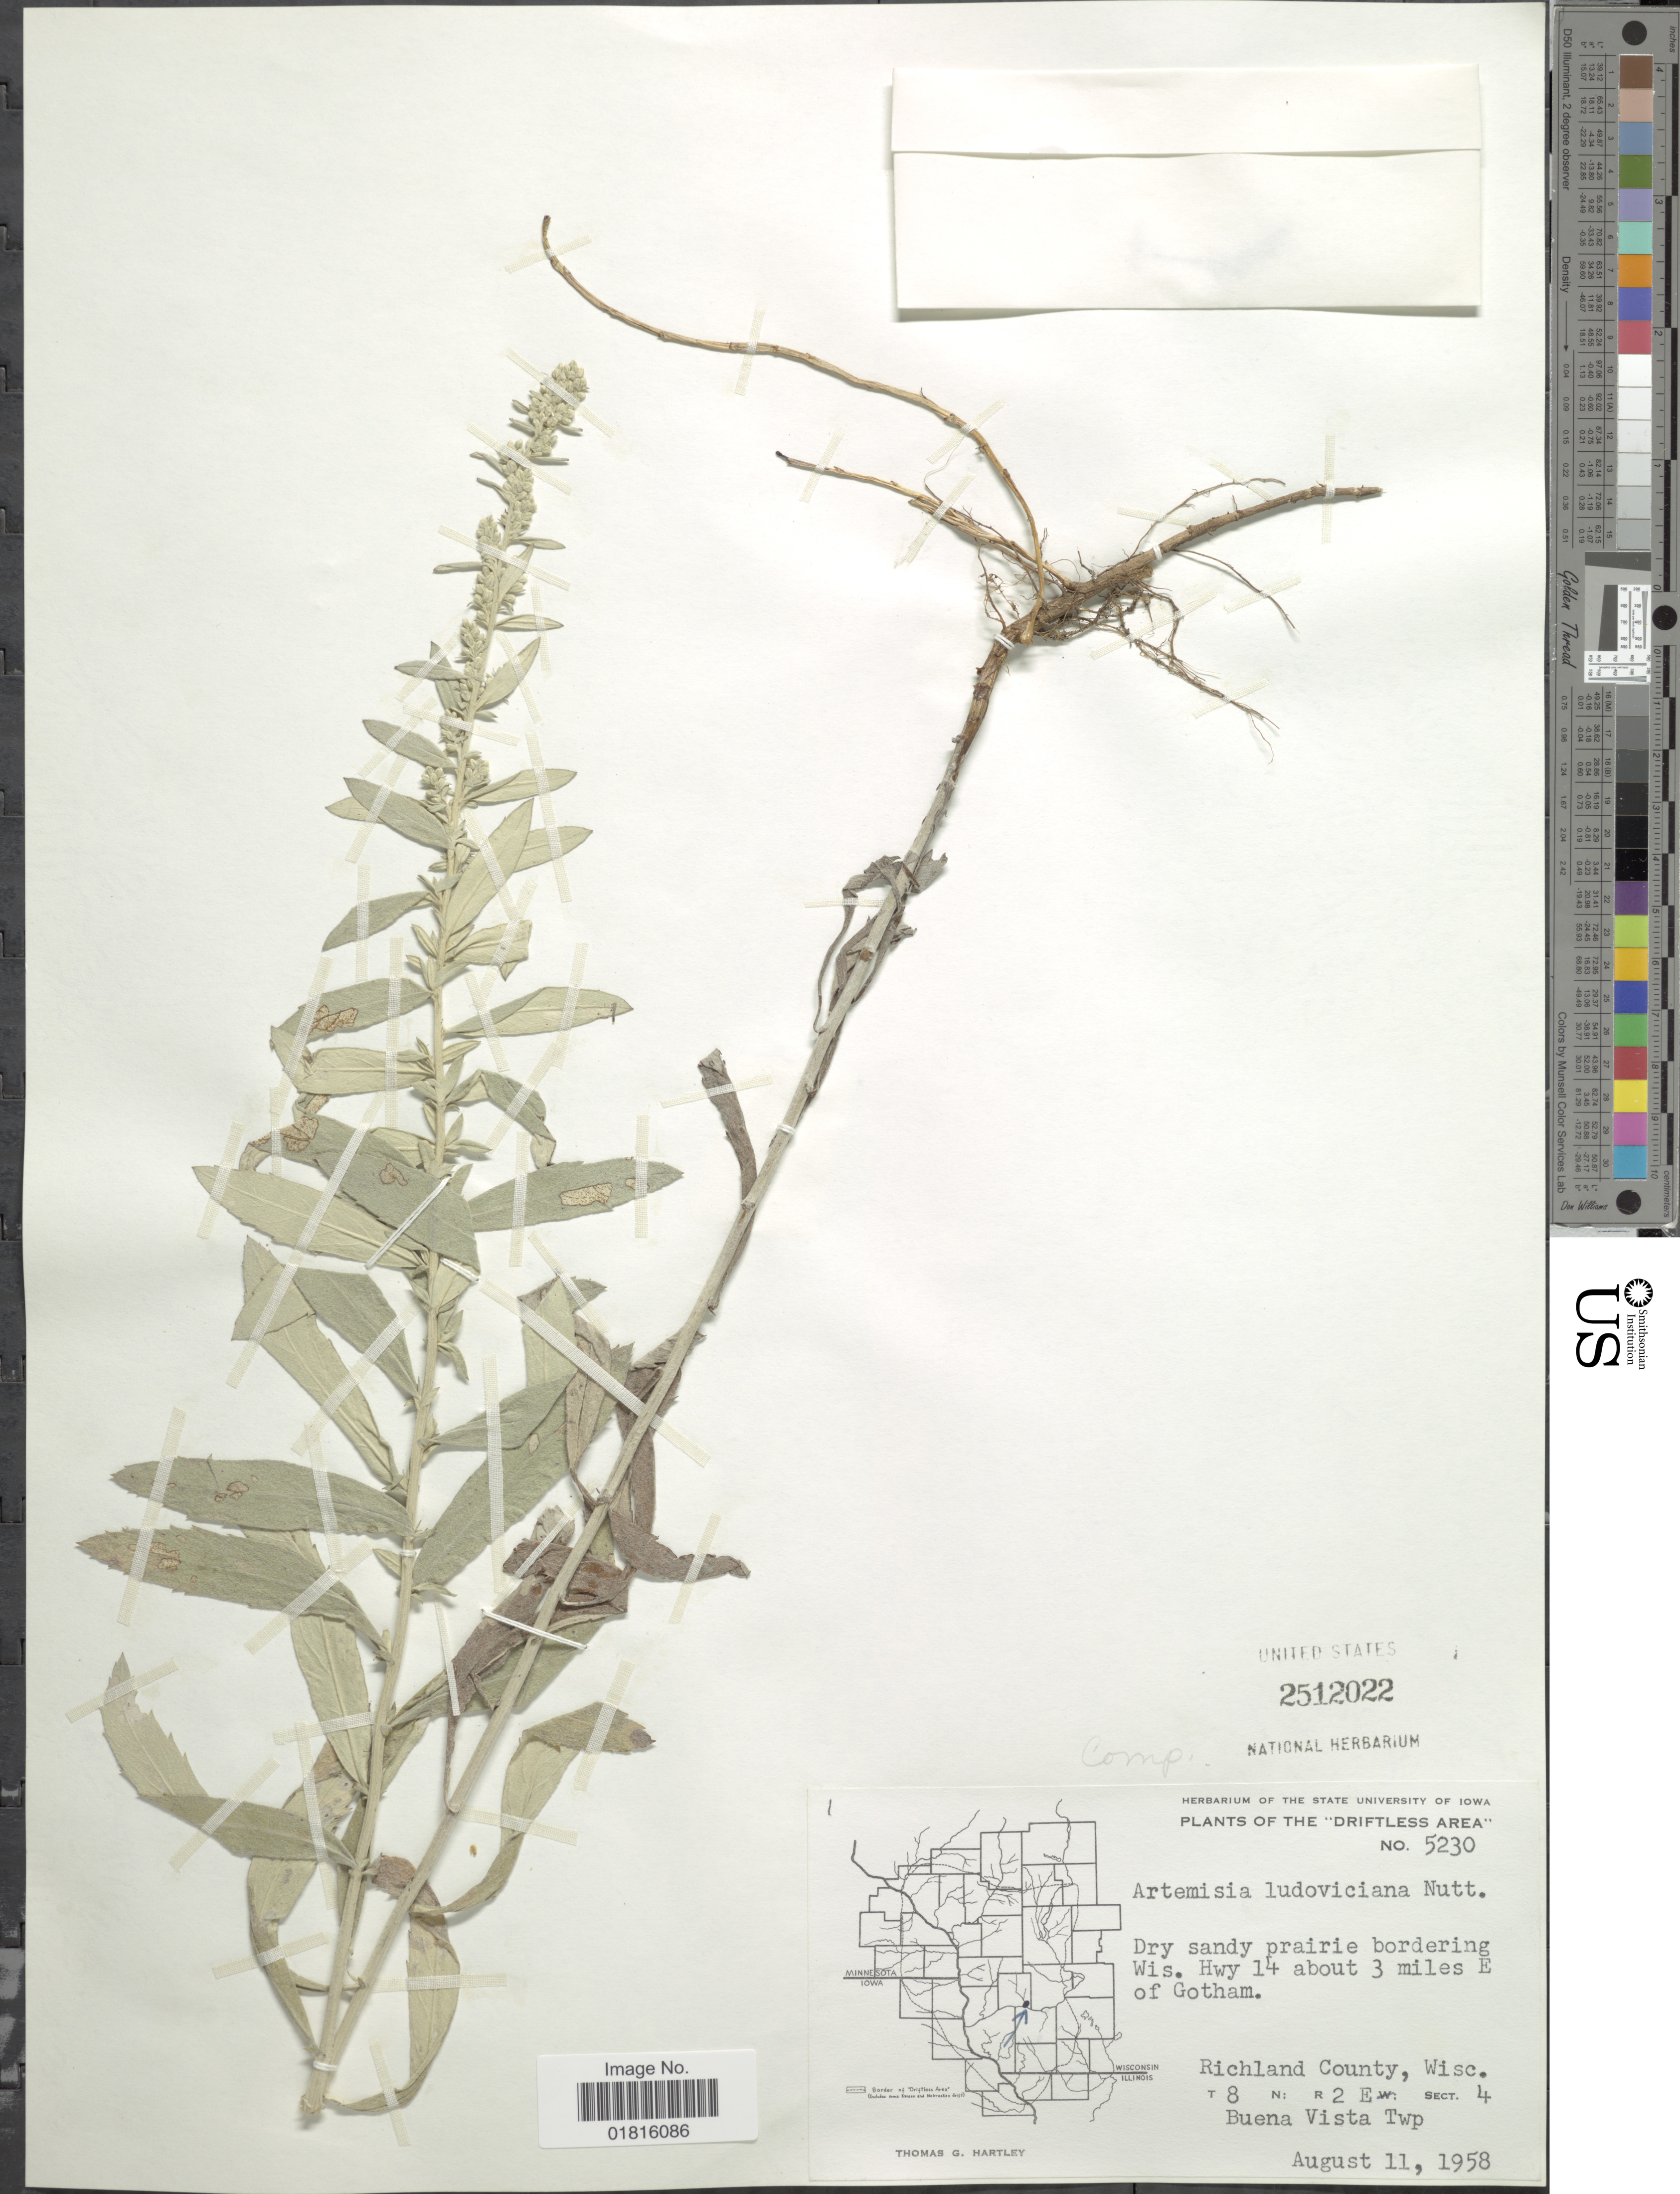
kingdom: Plantae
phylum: Tracheophyta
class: Magnoliopsida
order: Asterales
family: Asteraceae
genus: Artemisia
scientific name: Artemisia ludoviciana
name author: Nutt.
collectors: T. G. Hartley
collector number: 5230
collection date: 1958-08-11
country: United States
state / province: Wisconsin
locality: The "Driftless Area", Dry sandy prairie bordering Wis. Hwy 14 about 13 miles E of Gotham, Richland County, Buena Vista Twp, T 8 N; R 2 E; sect. 4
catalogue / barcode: US 2512022